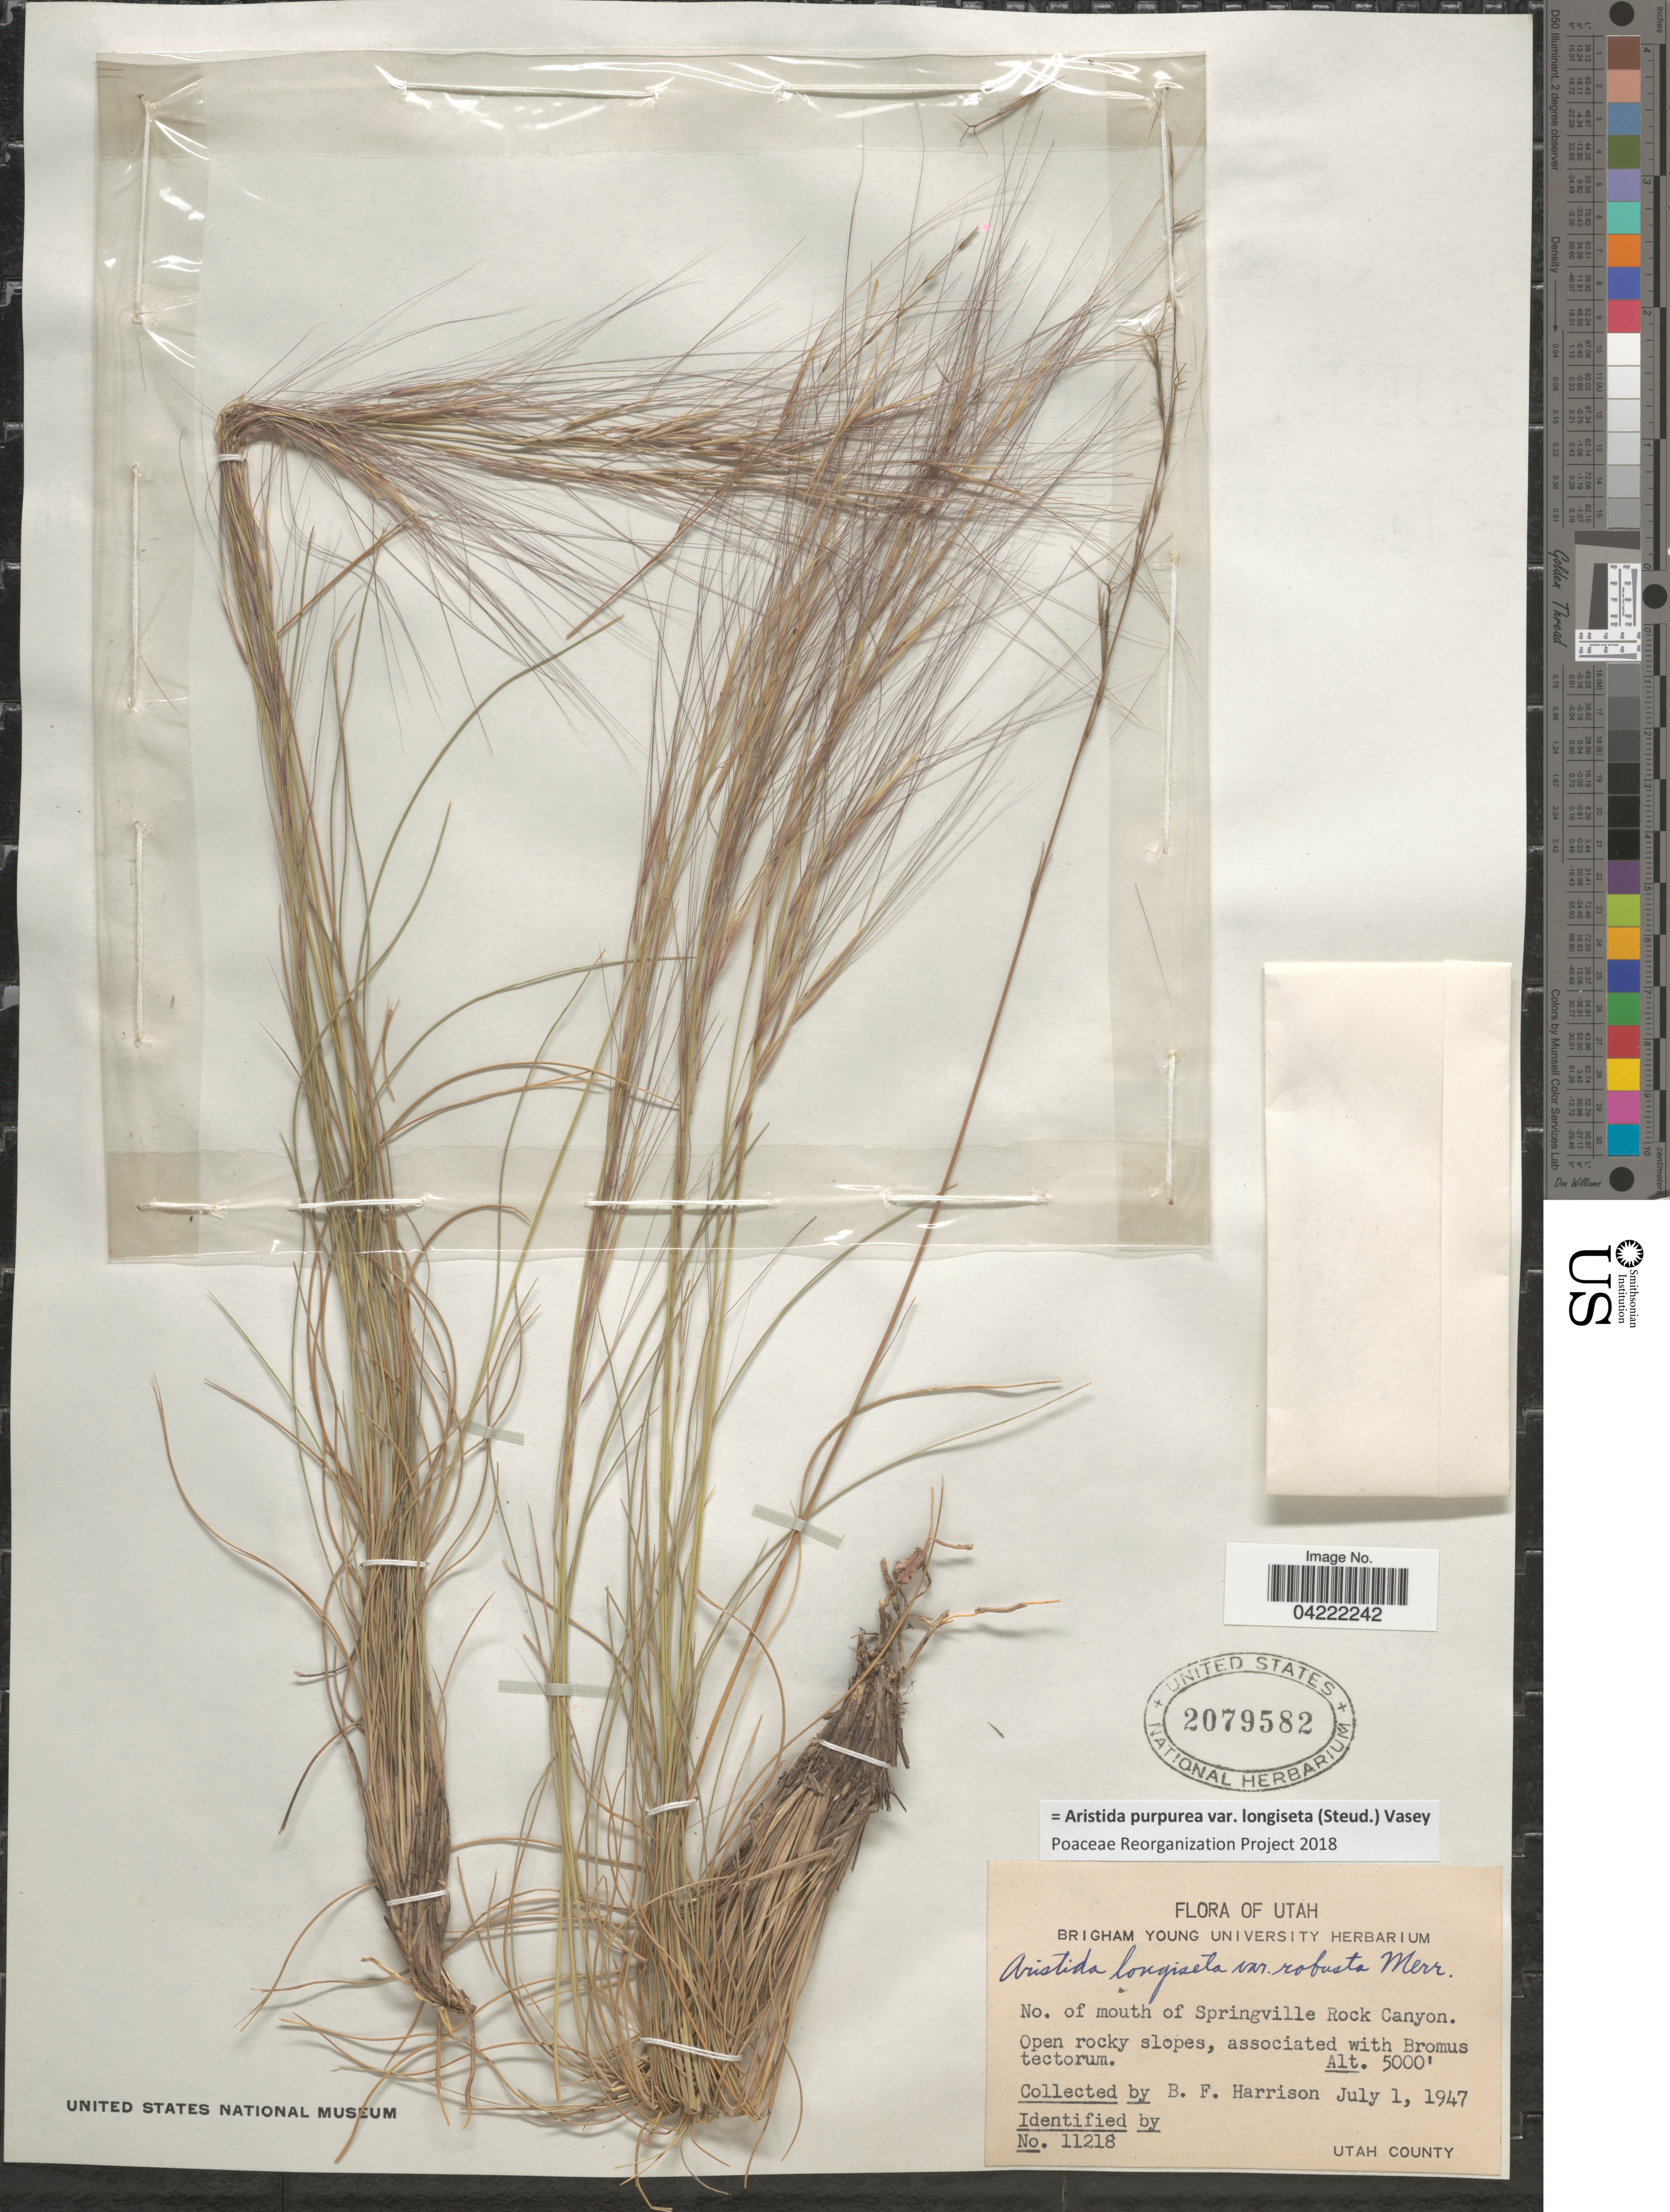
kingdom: Plantae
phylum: Tracheophyta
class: Liliopsida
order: Poales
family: Poaceae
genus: Aristida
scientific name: Aristida purpurea var. longiseta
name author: (Steud.) Vasey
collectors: B. F. Harrison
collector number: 11218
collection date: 1947-07-01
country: United States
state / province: Utah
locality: No. of mouth of Springville Rock Canyon. Utah County.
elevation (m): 1524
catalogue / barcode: US 2079582